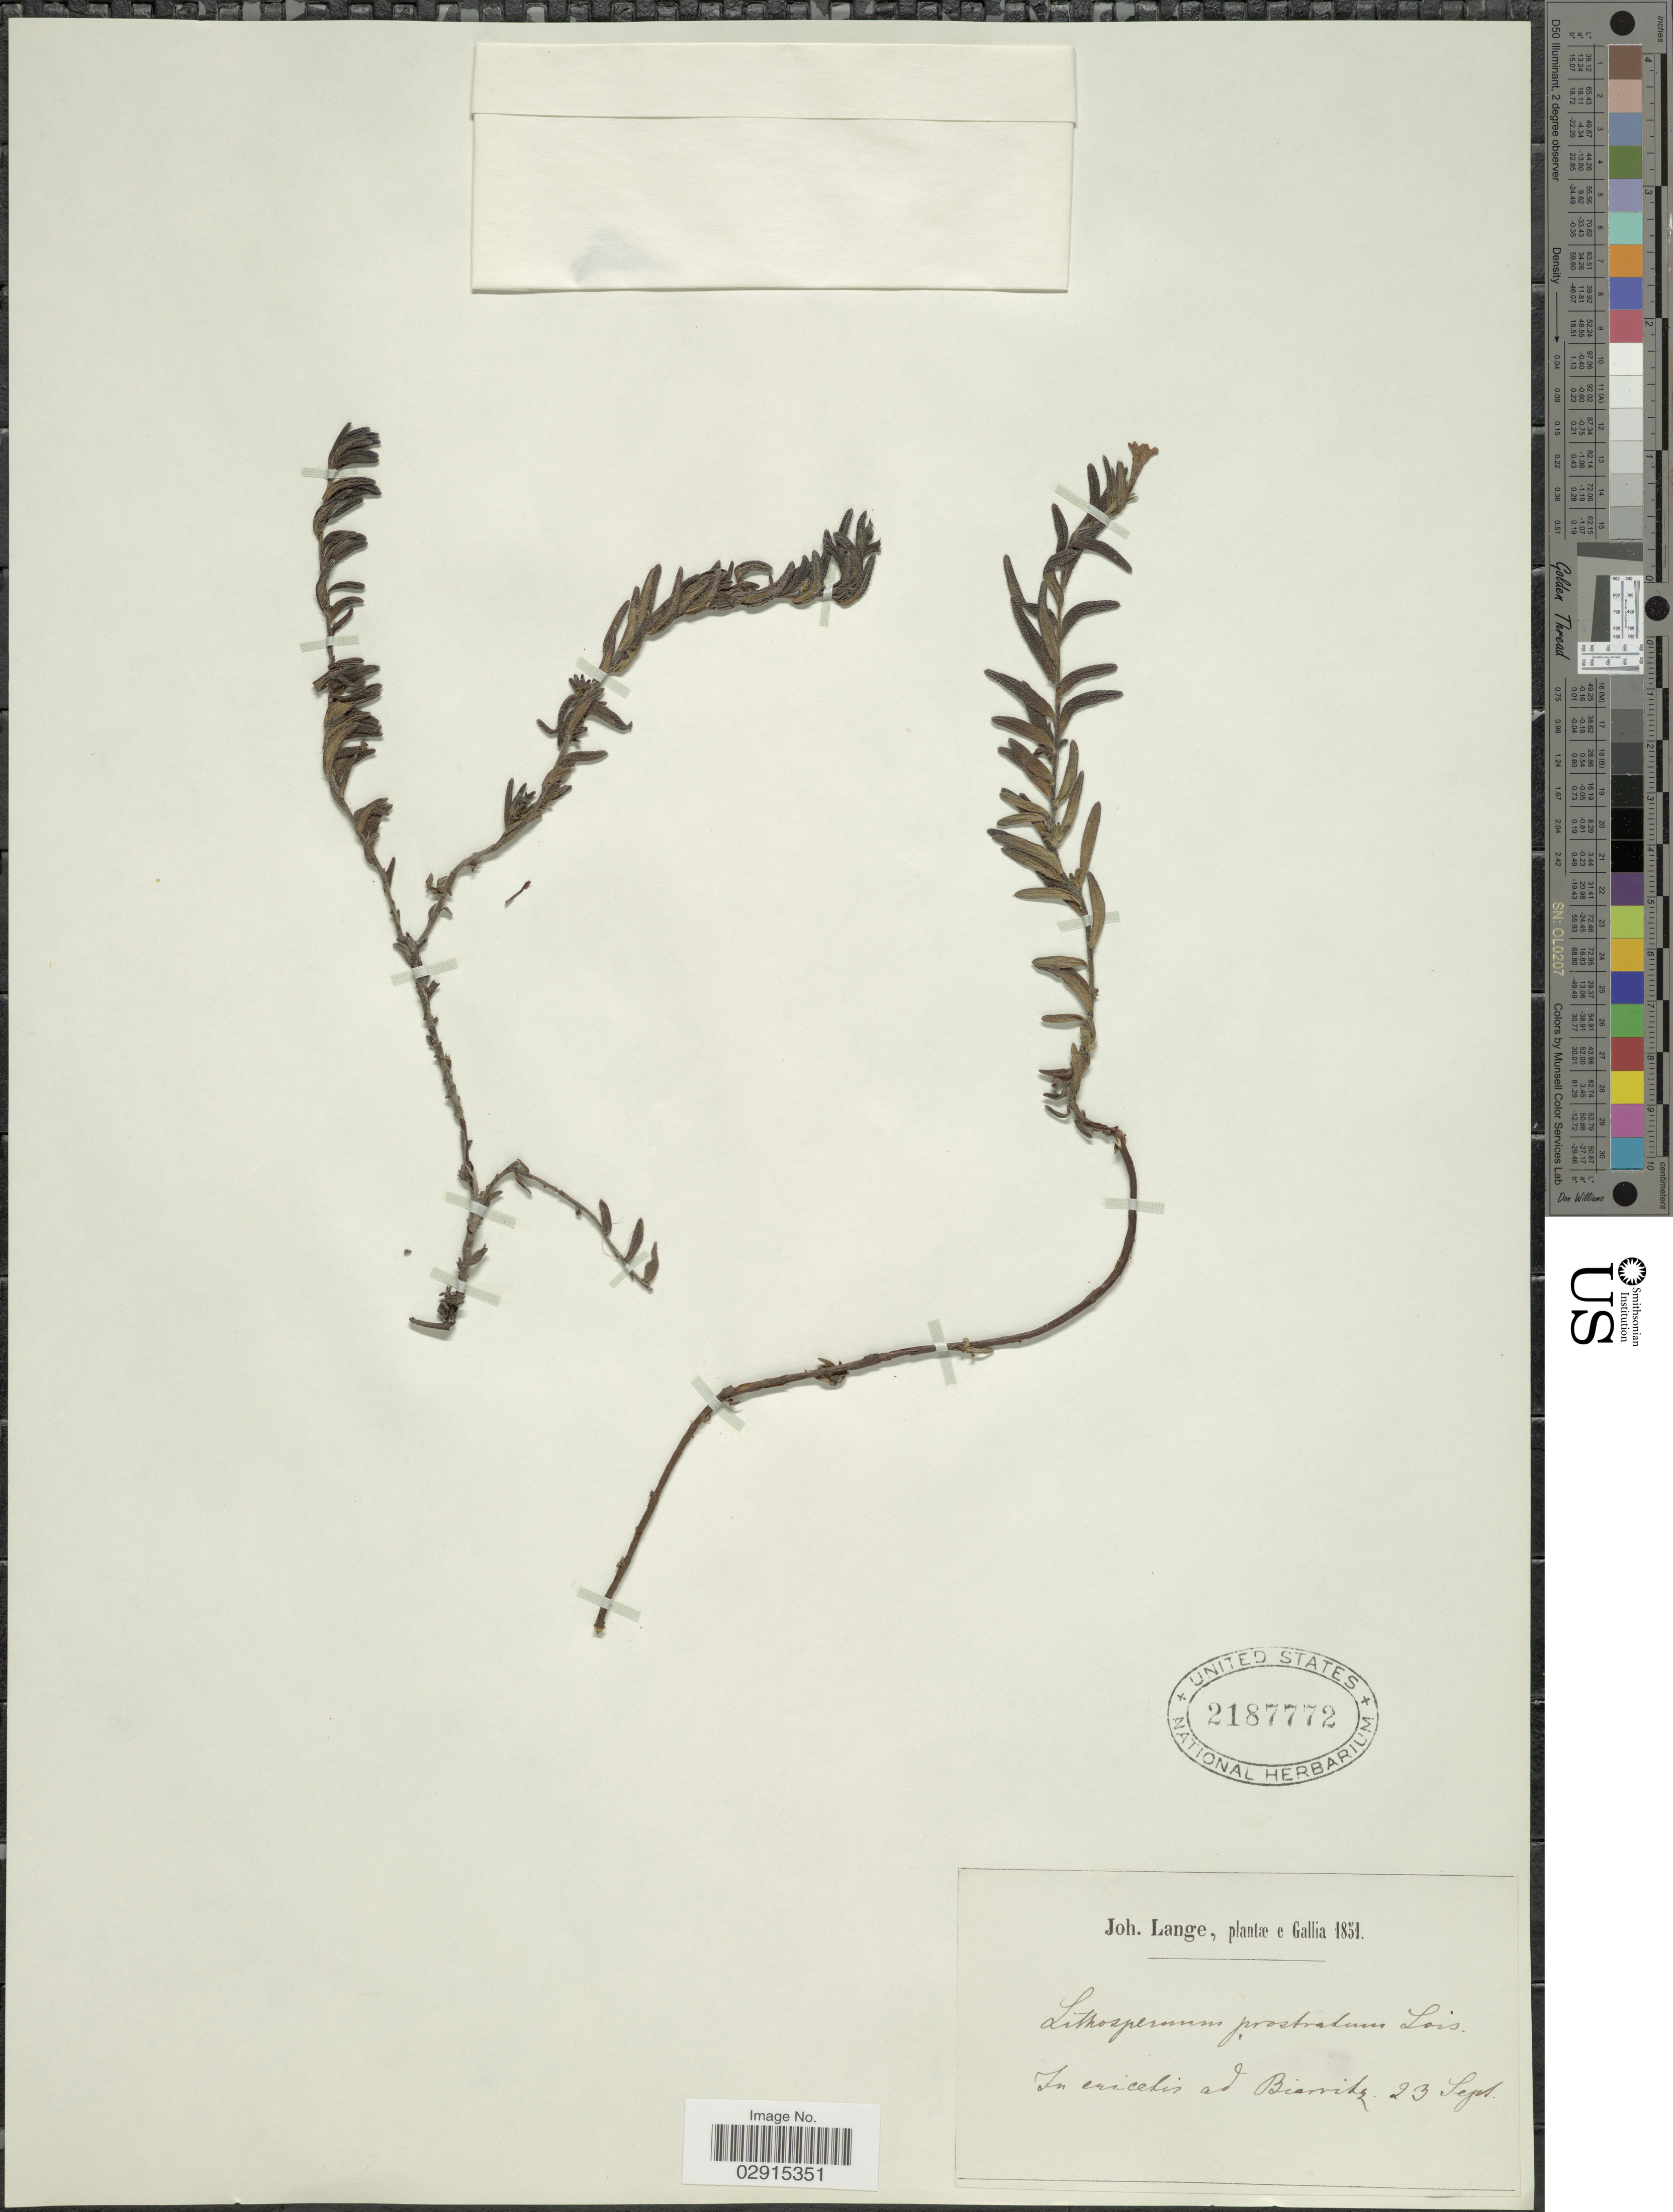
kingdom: Plantae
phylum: Tracheophyta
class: Magnoliopsida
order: Boraginales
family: Boraginaceae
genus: Lithospermum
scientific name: Lithospermum prostratum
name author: Loisel.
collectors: J. M. C. Lange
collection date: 1851-09-23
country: France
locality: Gallia. In cricetis ad Biarritz.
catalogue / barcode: US 2187772